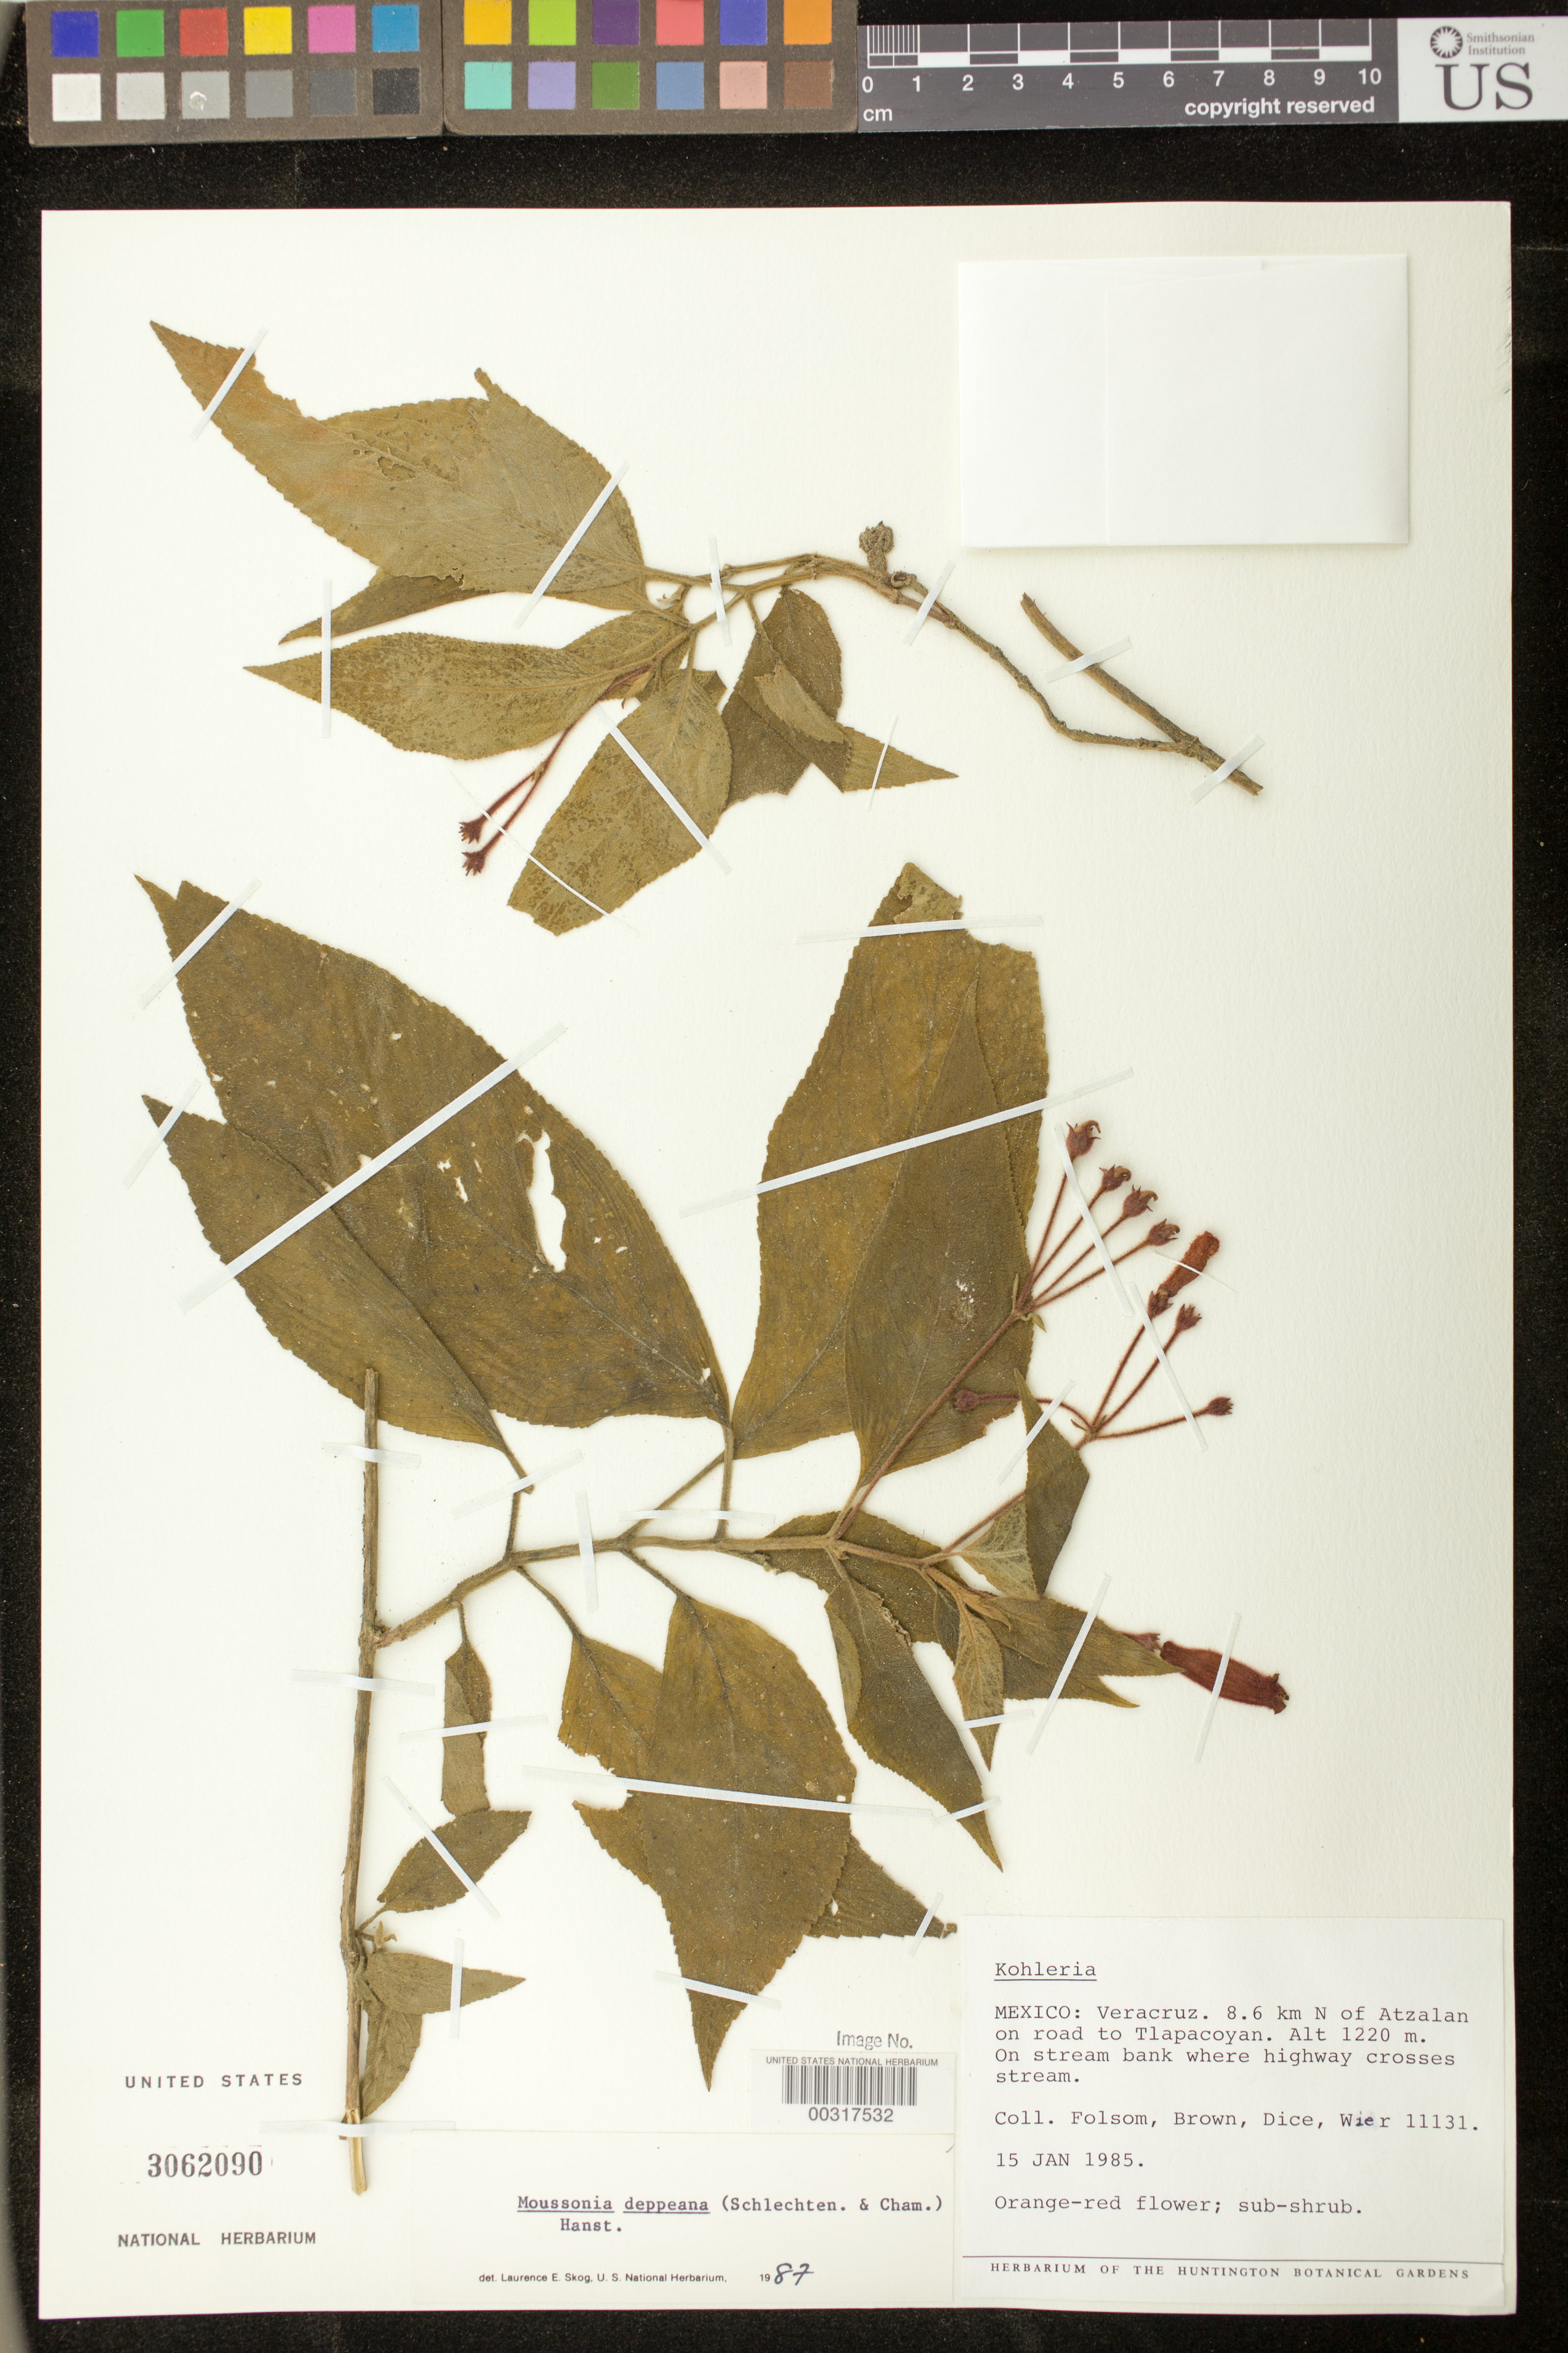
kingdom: Plantae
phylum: Tracheophyta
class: Magnoliopsida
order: Lamiales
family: Gesneriaceae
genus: Moussonia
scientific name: Moussonia deppeana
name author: (Schltdl. & Cham.) Klotzsch ex Hanst.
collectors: J. P. Folsom, -- Brown, -. Dice & -. Wier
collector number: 11131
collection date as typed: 15 Jan 1985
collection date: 1985-01-15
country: Mexico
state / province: Veracruz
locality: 8.6 km N of Atzalan on road to Tlapacoyan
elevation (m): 1220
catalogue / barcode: US 3062090